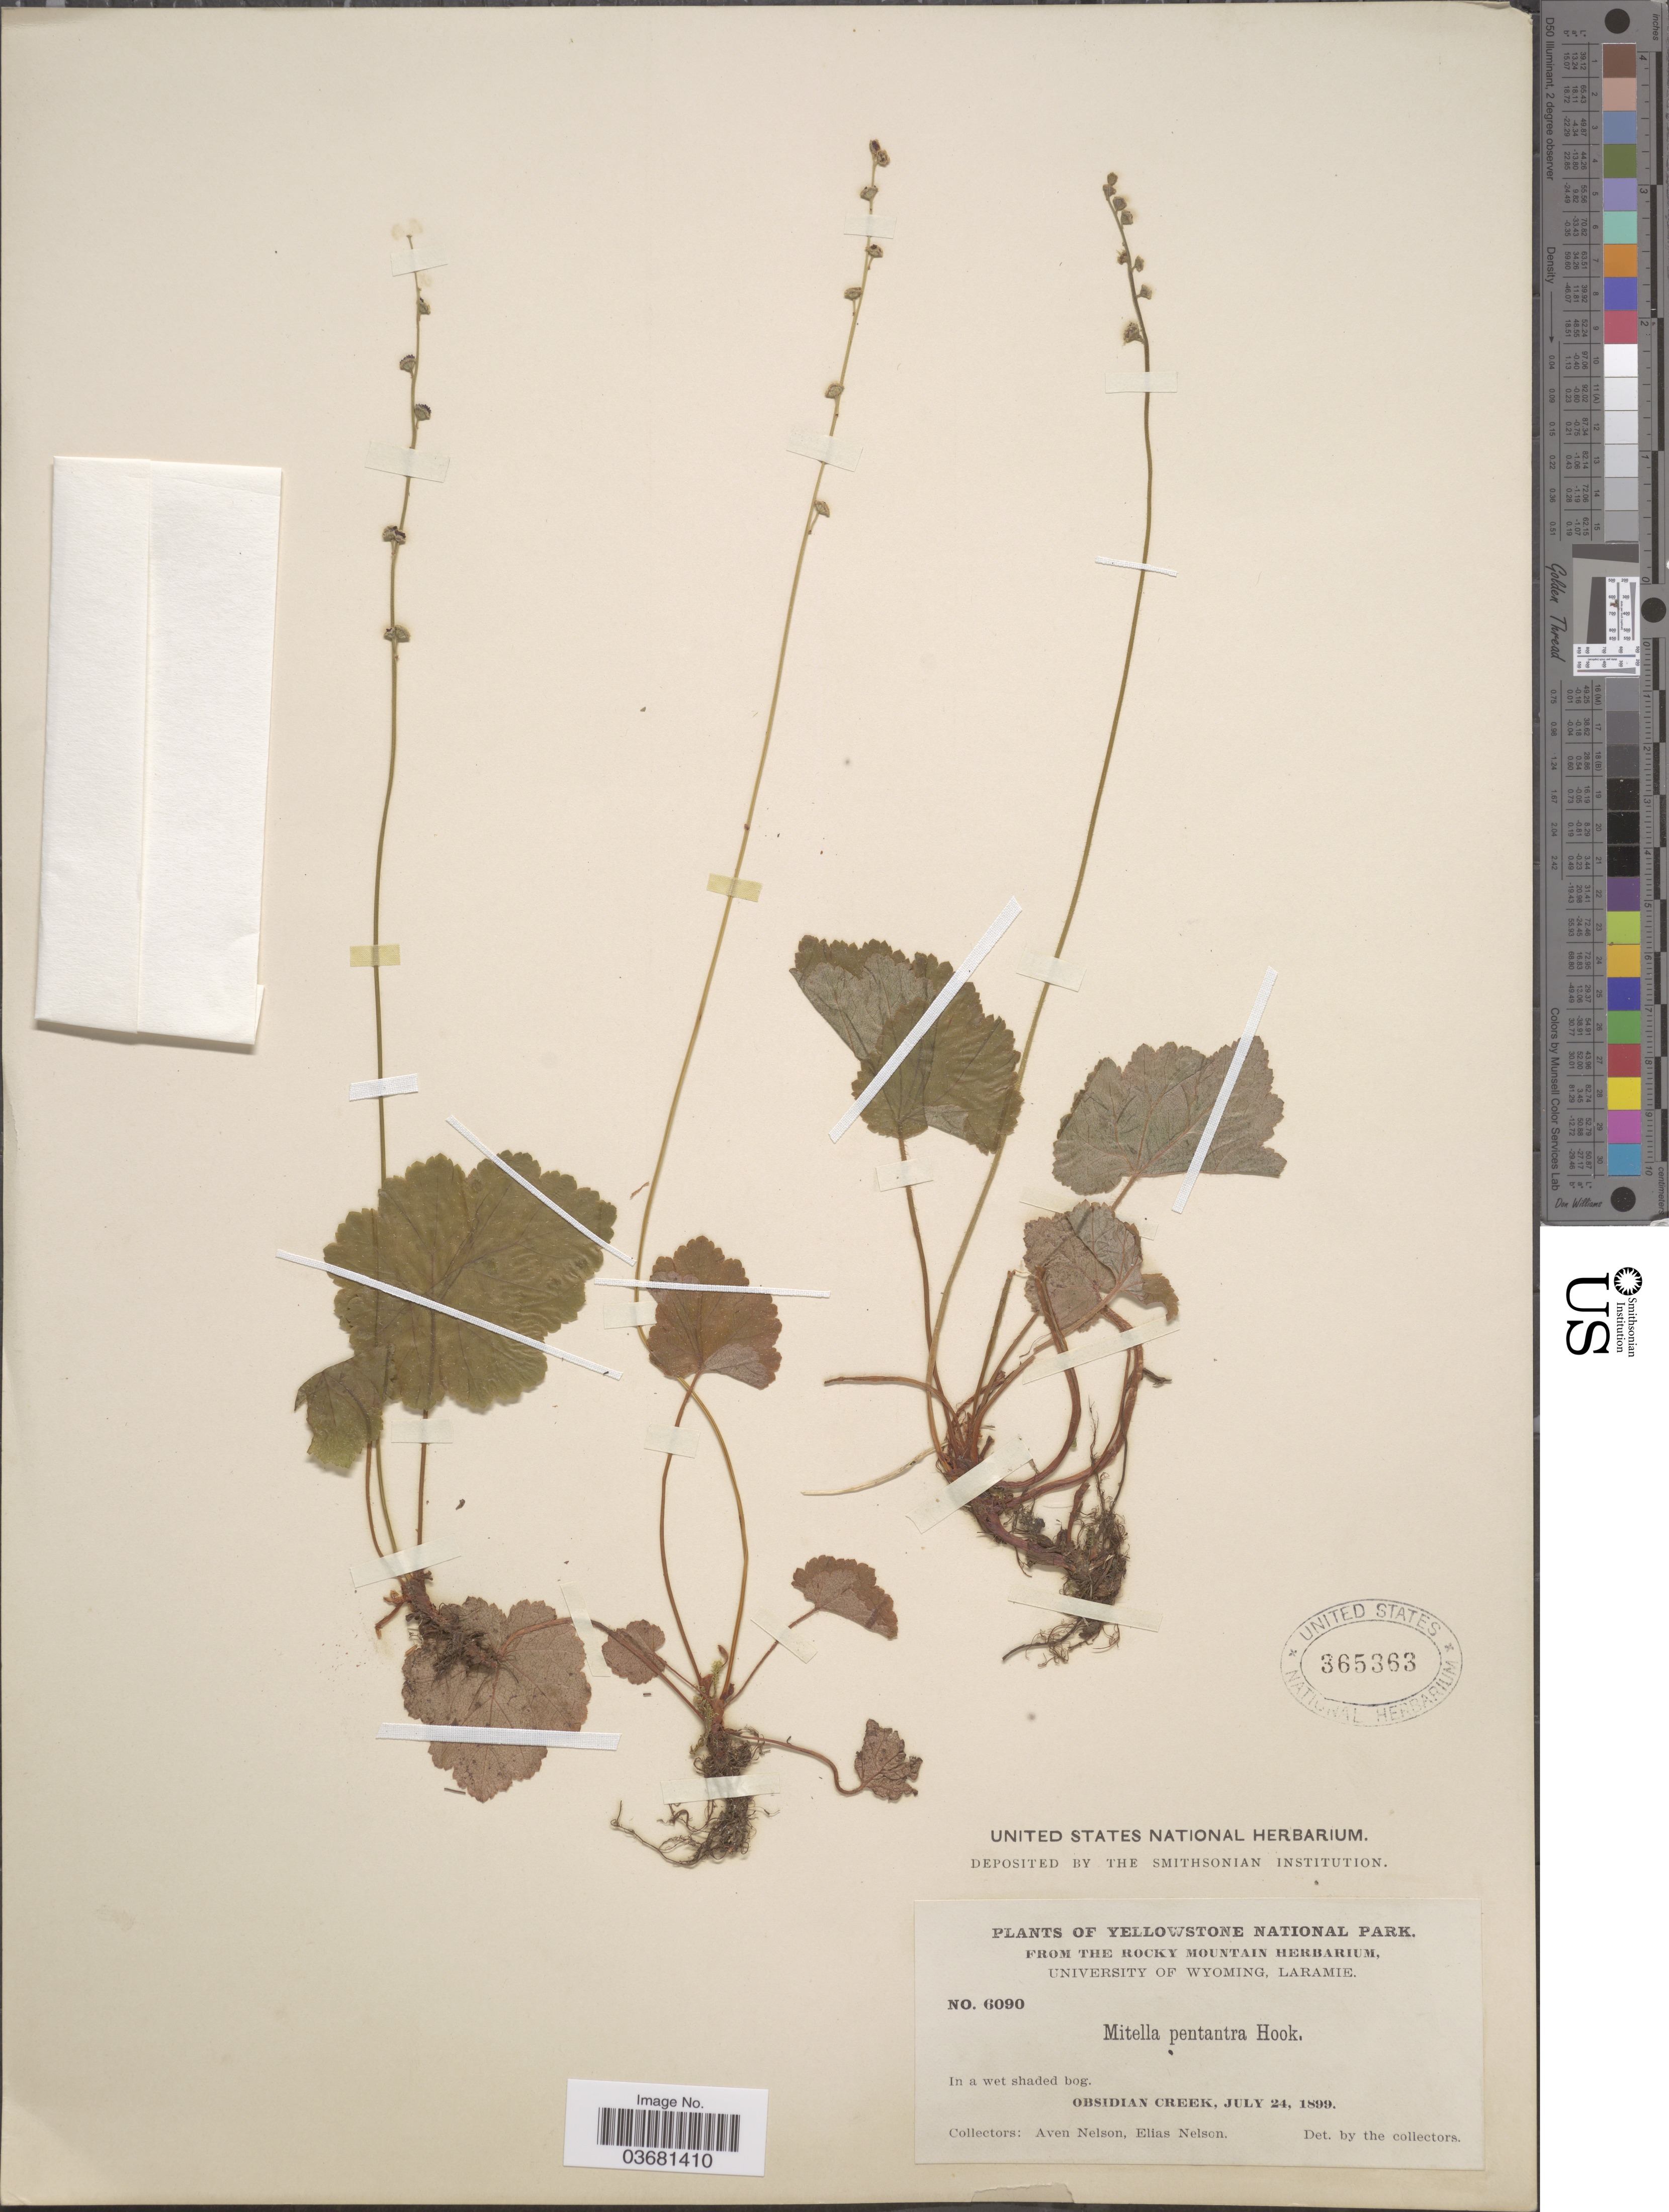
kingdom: Plantae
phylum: Tracheophyta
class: Magnoliopsida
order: Saxifragales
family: Saxifragaceae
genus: Mitella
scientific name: Mitella pentandra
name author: Hook.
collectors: A. Nelson & E. Nelson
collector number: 6090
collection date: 1899-07-24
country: United States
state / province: Wyoming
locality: Yellowstone National Park. Obsidian Creek.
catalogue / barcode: US 365363